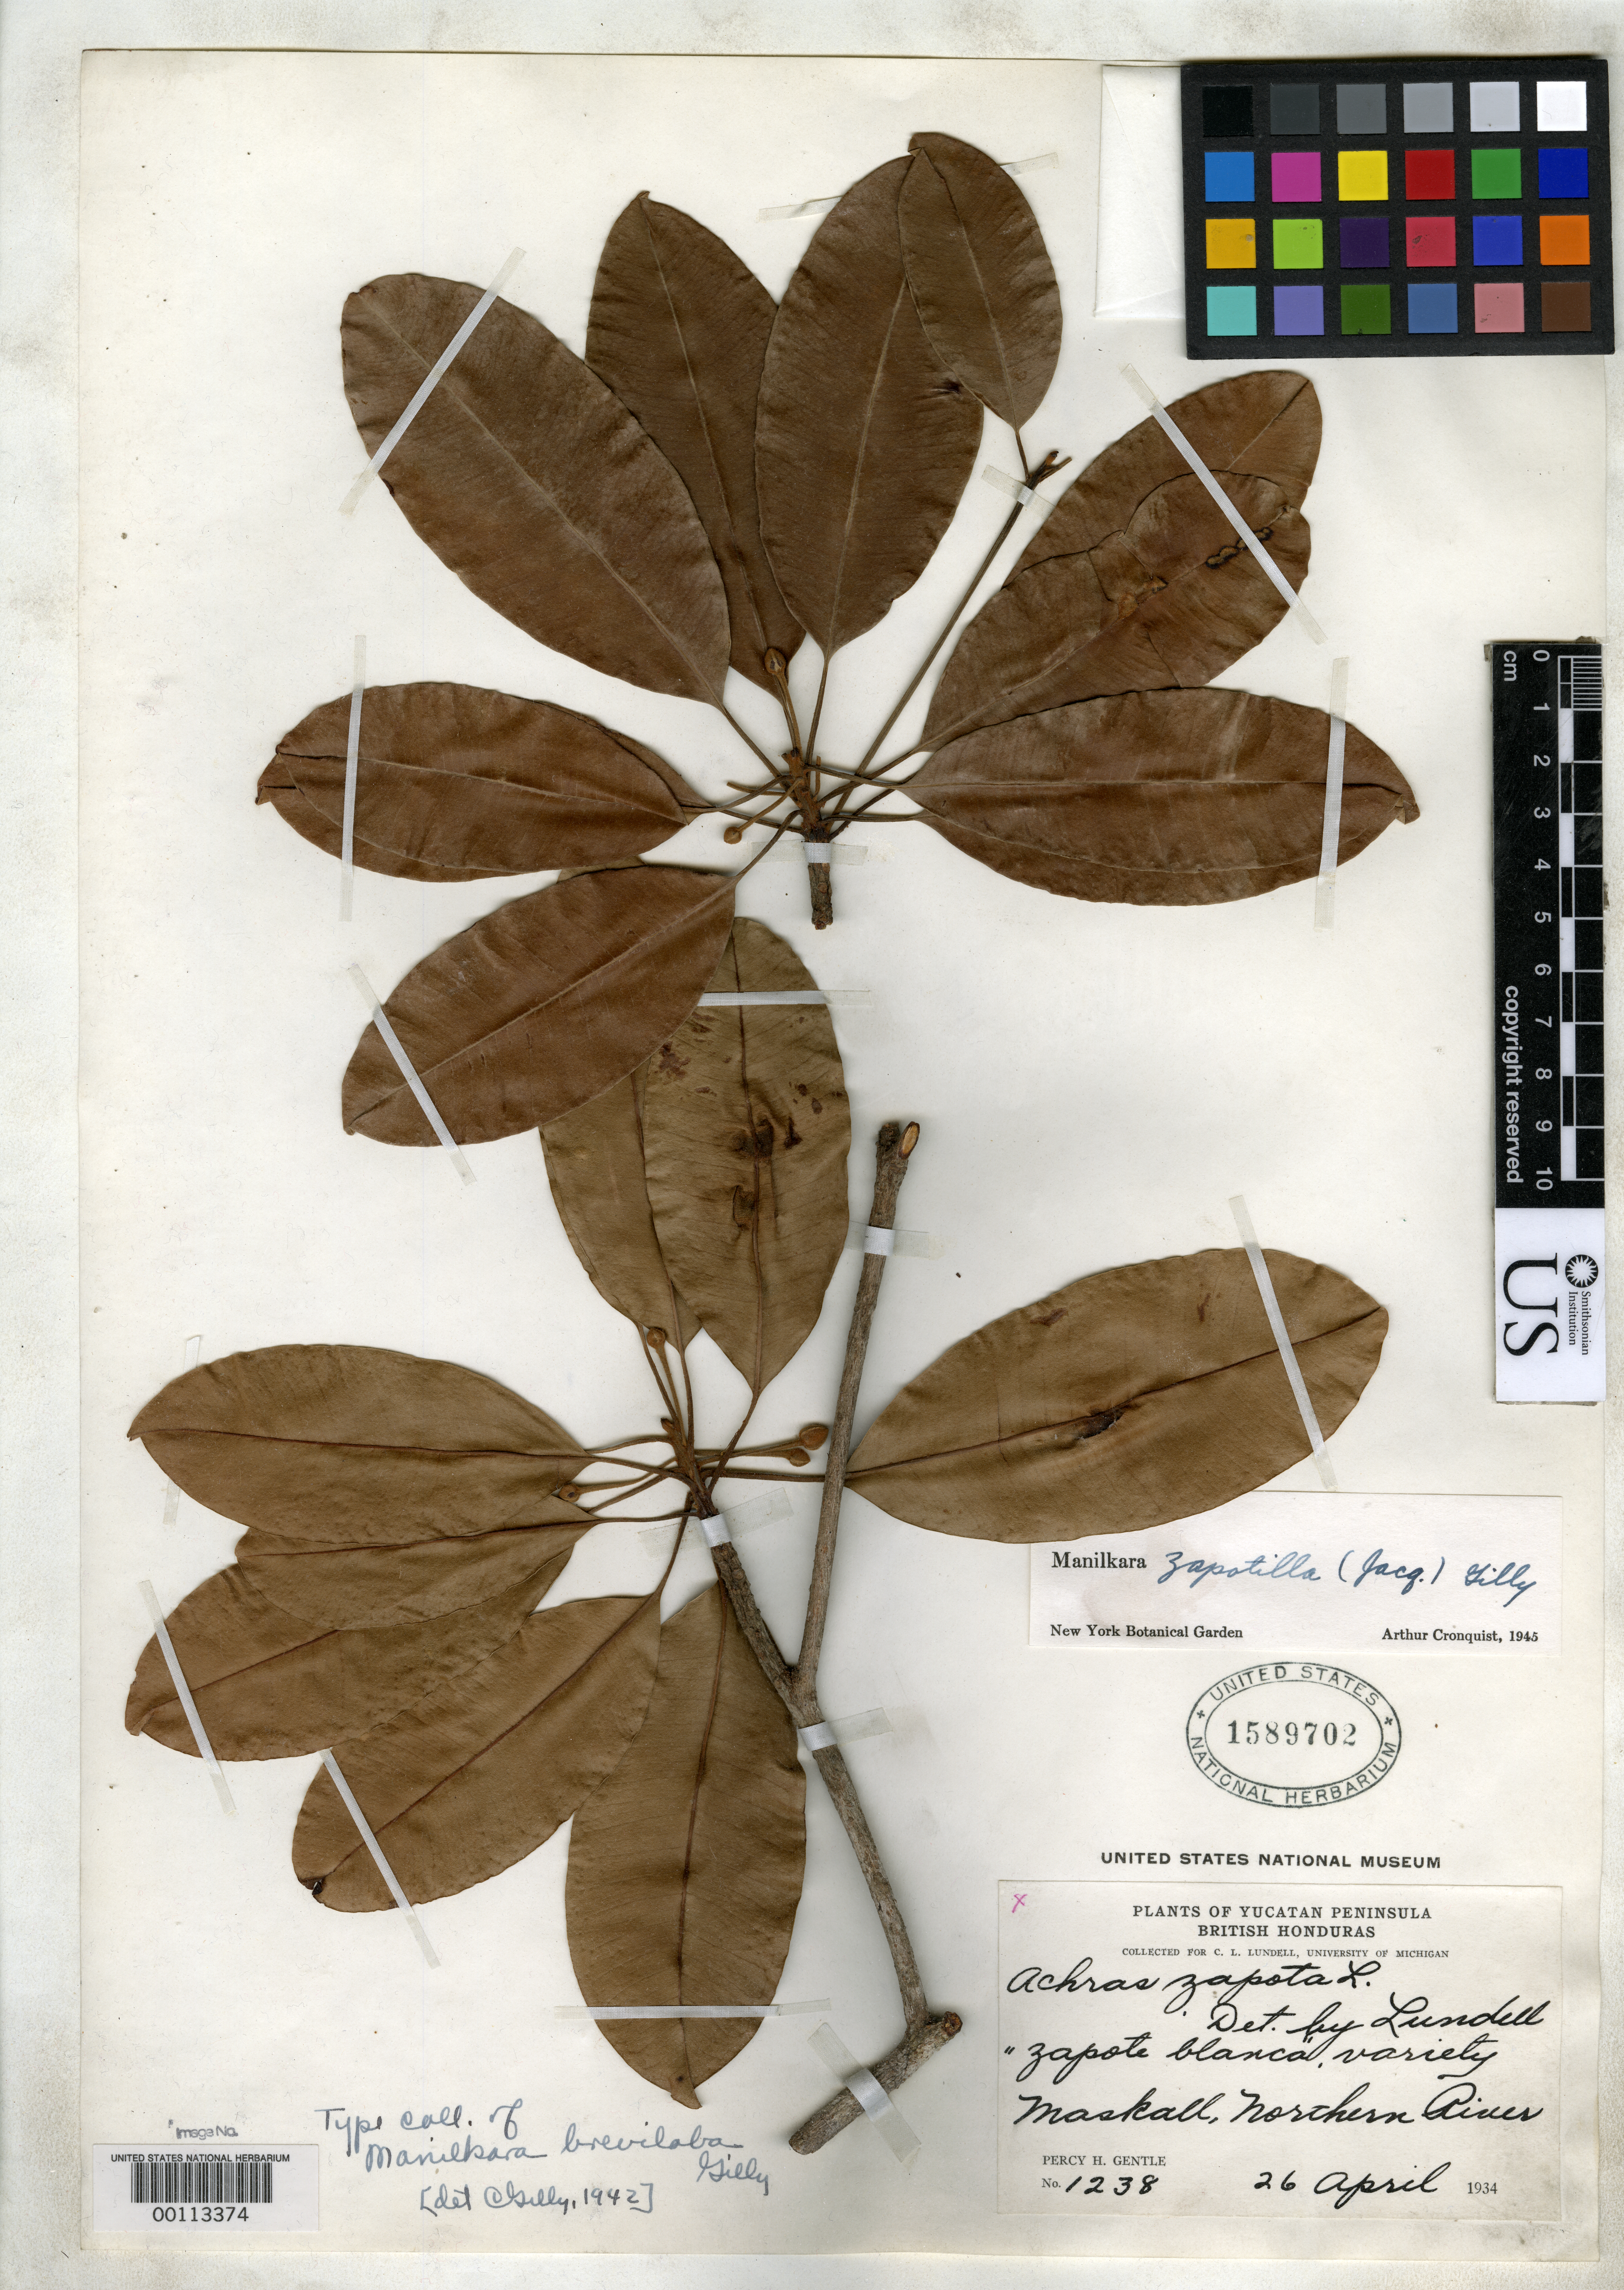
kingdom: Plantae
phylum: Tracheophyta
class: Magnoliopsida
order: Ericales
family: Sapotaceae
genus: Manilkara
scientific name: Manilkara breviloba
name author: Gilly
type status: Isotype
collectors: P. H. Gentle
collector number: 1238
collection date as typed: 26 Apr 1934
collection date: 1934-04-26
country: Belize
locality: Maskall, Northern River.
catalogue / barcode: US 1589702